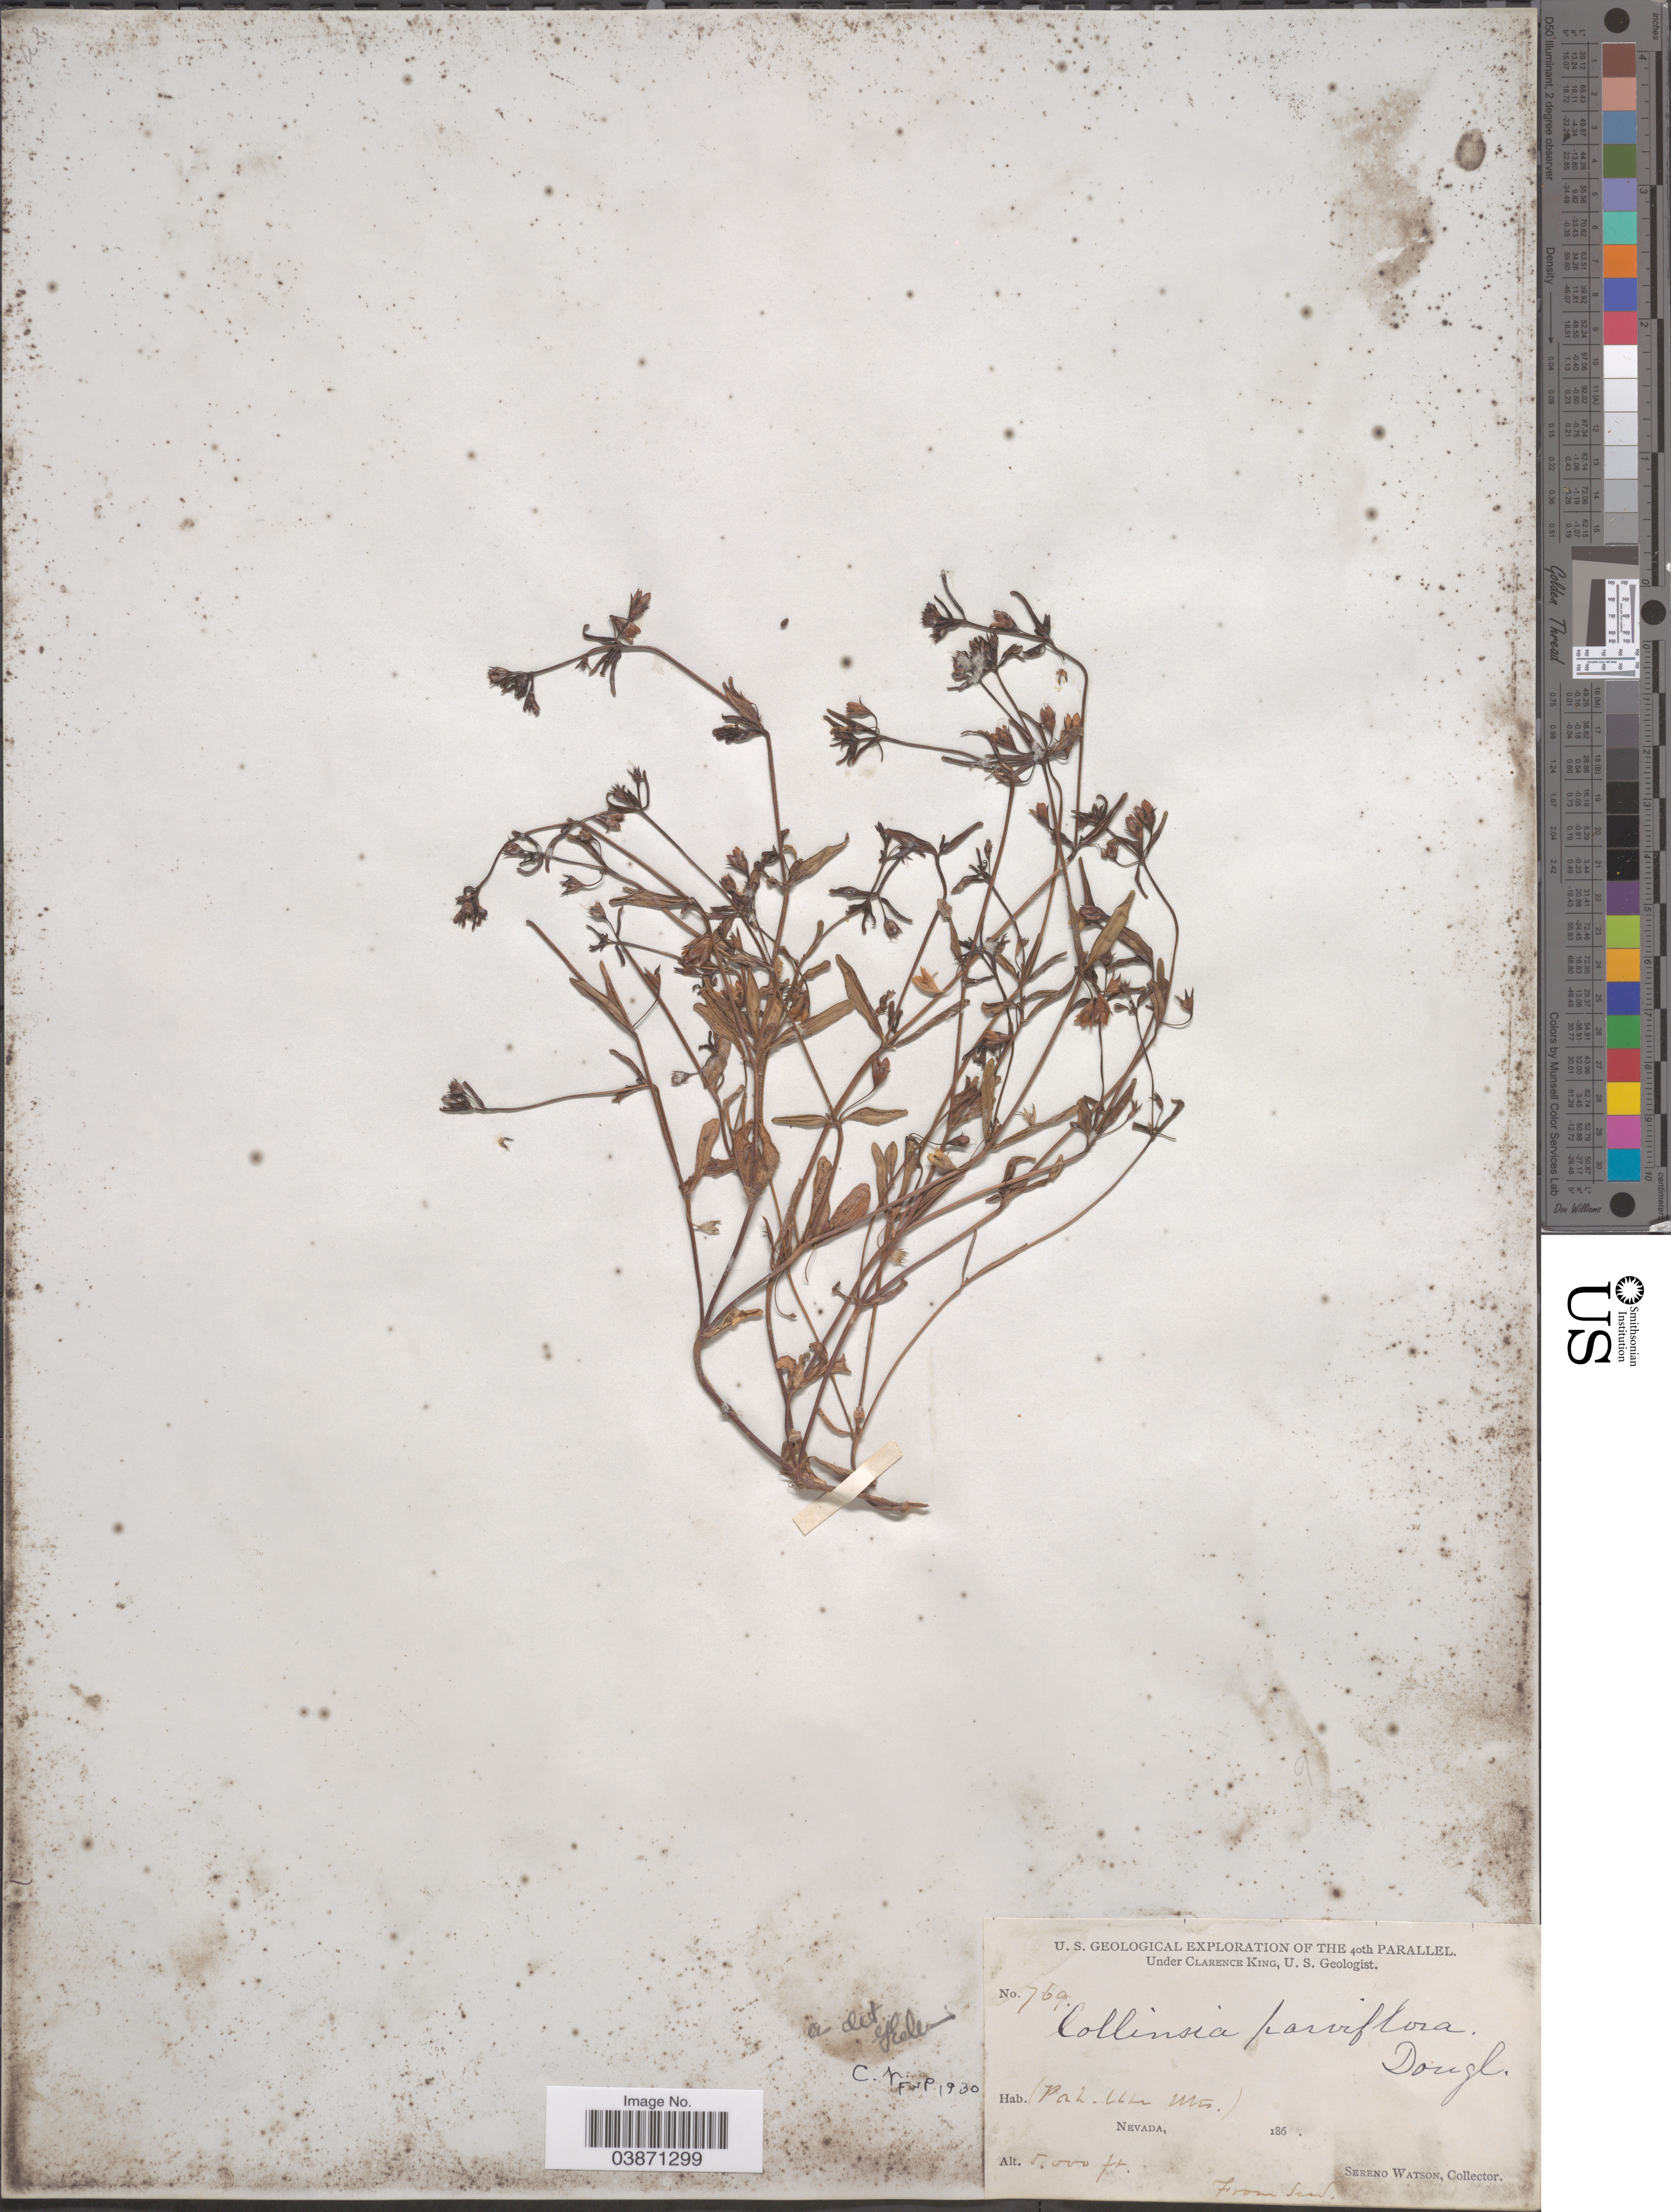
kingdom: Plantae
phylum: Tracheophyta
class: Magnoliopsida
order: Lamiales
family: Plantaginaceae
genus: Collinsia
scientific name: Collinsia parviflora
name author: Douglas ex Lindl.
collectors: S. Watson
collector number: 769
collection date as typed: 186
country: United States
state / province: Nevada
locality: (Pah Ute Mts.)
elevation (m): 1524